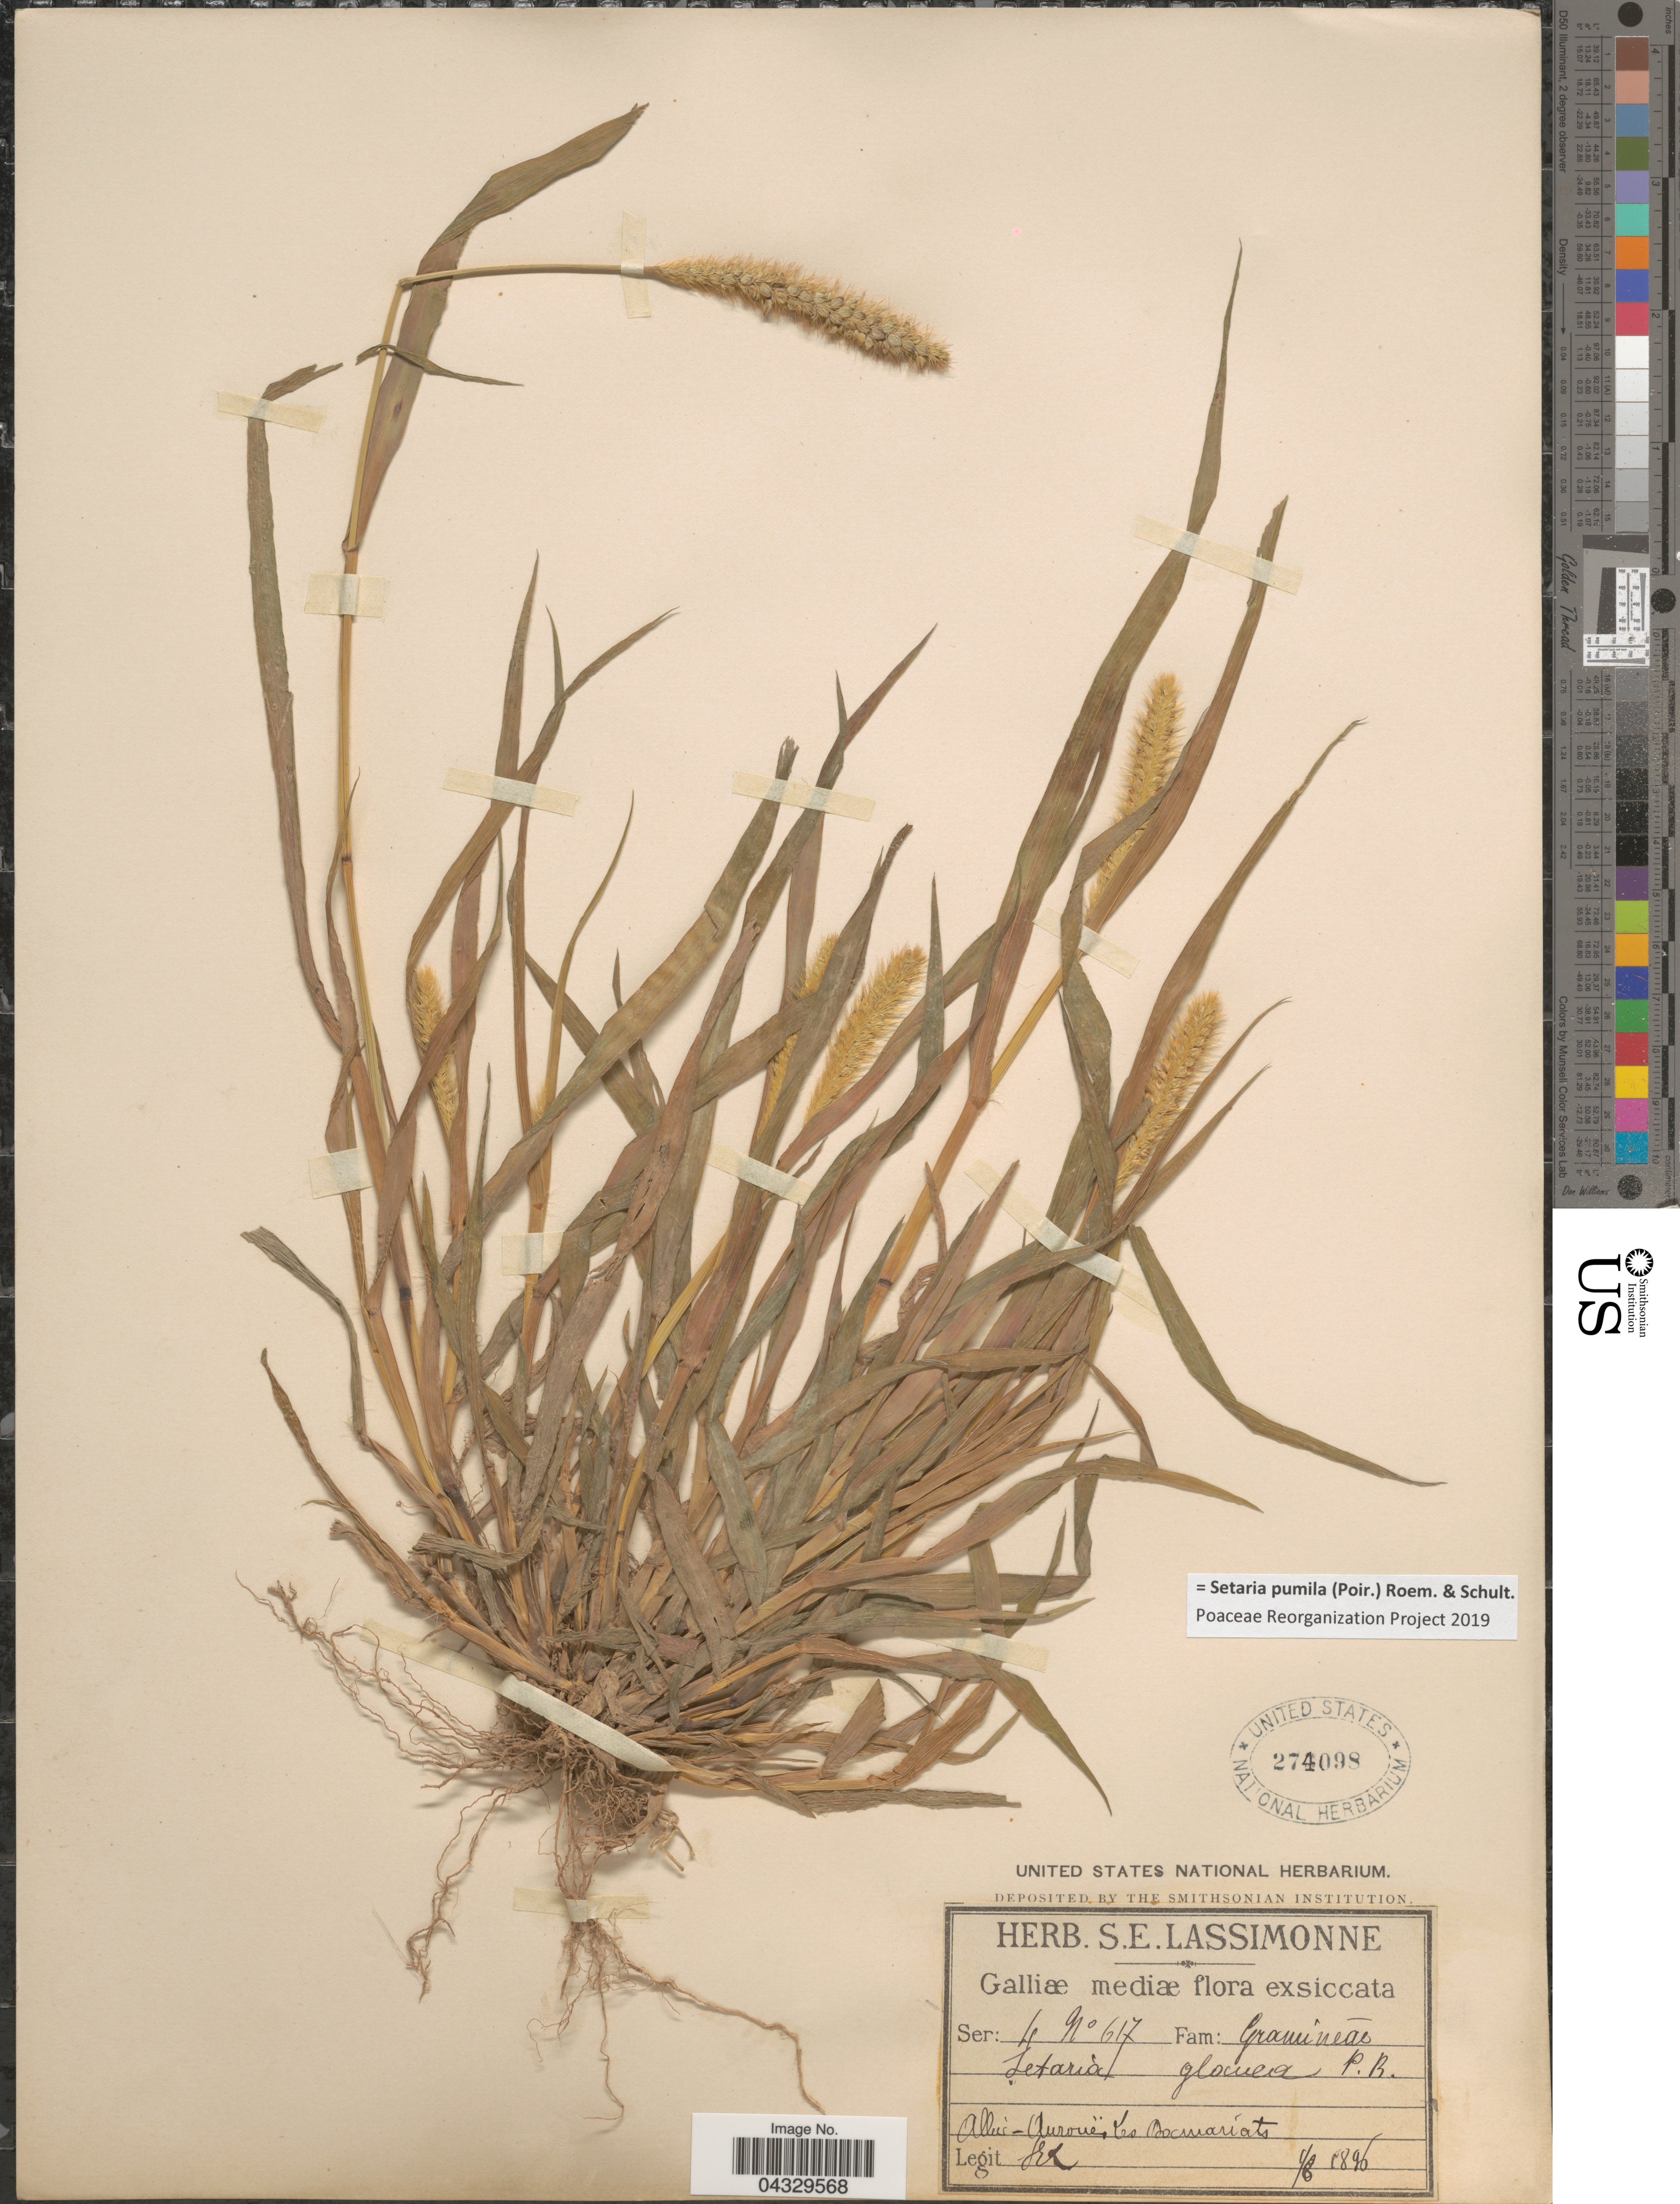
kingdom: Plantae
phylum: Tracheophyta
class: Liliopsida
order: Poales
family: Poaceae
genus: Setaria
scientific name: Setaria pumila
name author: (Poir.) Roem. & Schult.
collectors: S. Lassimonne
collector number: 617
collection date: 1896-08-01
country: France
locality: Galliæ mediæ. Allier-Aurouër Les Damariats.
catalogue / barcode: US 274098